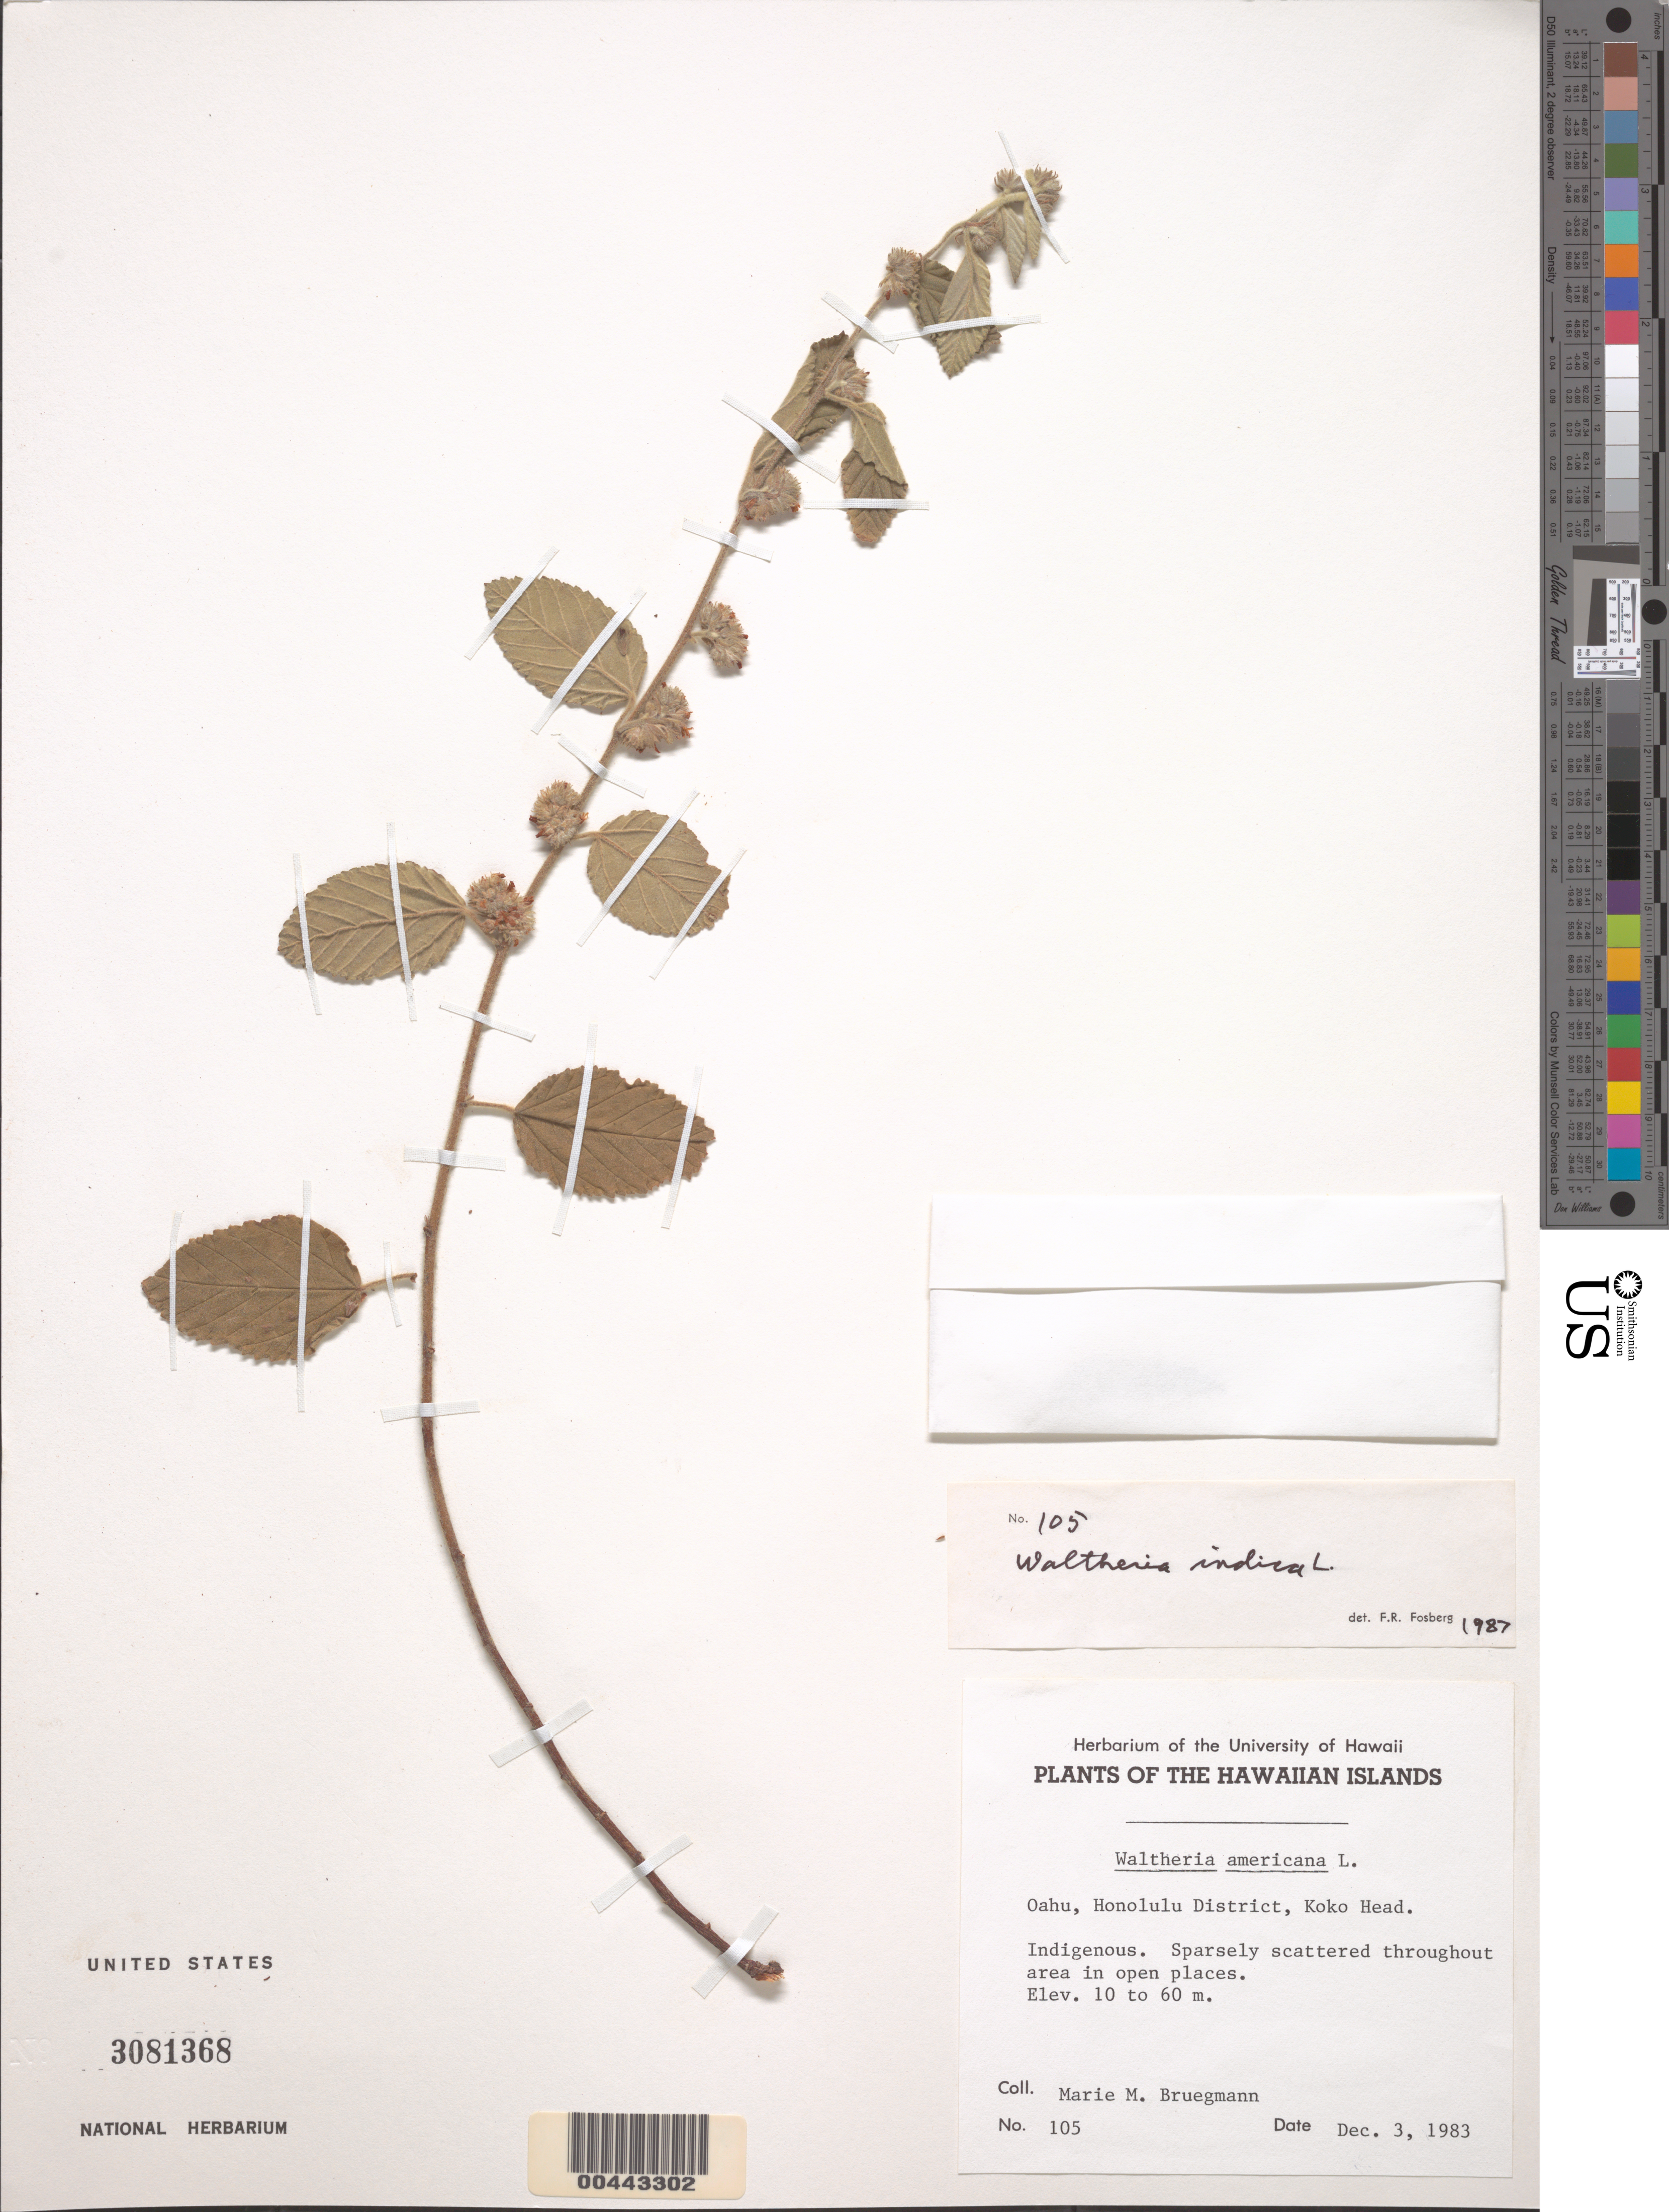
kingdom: Plantae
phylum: Tracheophyta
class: Magnoliopsida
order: Malvales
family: Malvaceae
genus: Waltheria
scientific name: Waltheria indica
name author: L.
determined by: Fosberg, F. R.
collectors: M. Bruegmann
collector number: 105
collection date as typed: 3 Dec 1983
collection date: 1983-12-03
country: United States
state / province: Hawaii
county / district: Honolulu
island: Oahu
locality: Honolulu Dist., Koko Head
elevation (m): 10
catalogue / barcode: US 3081368